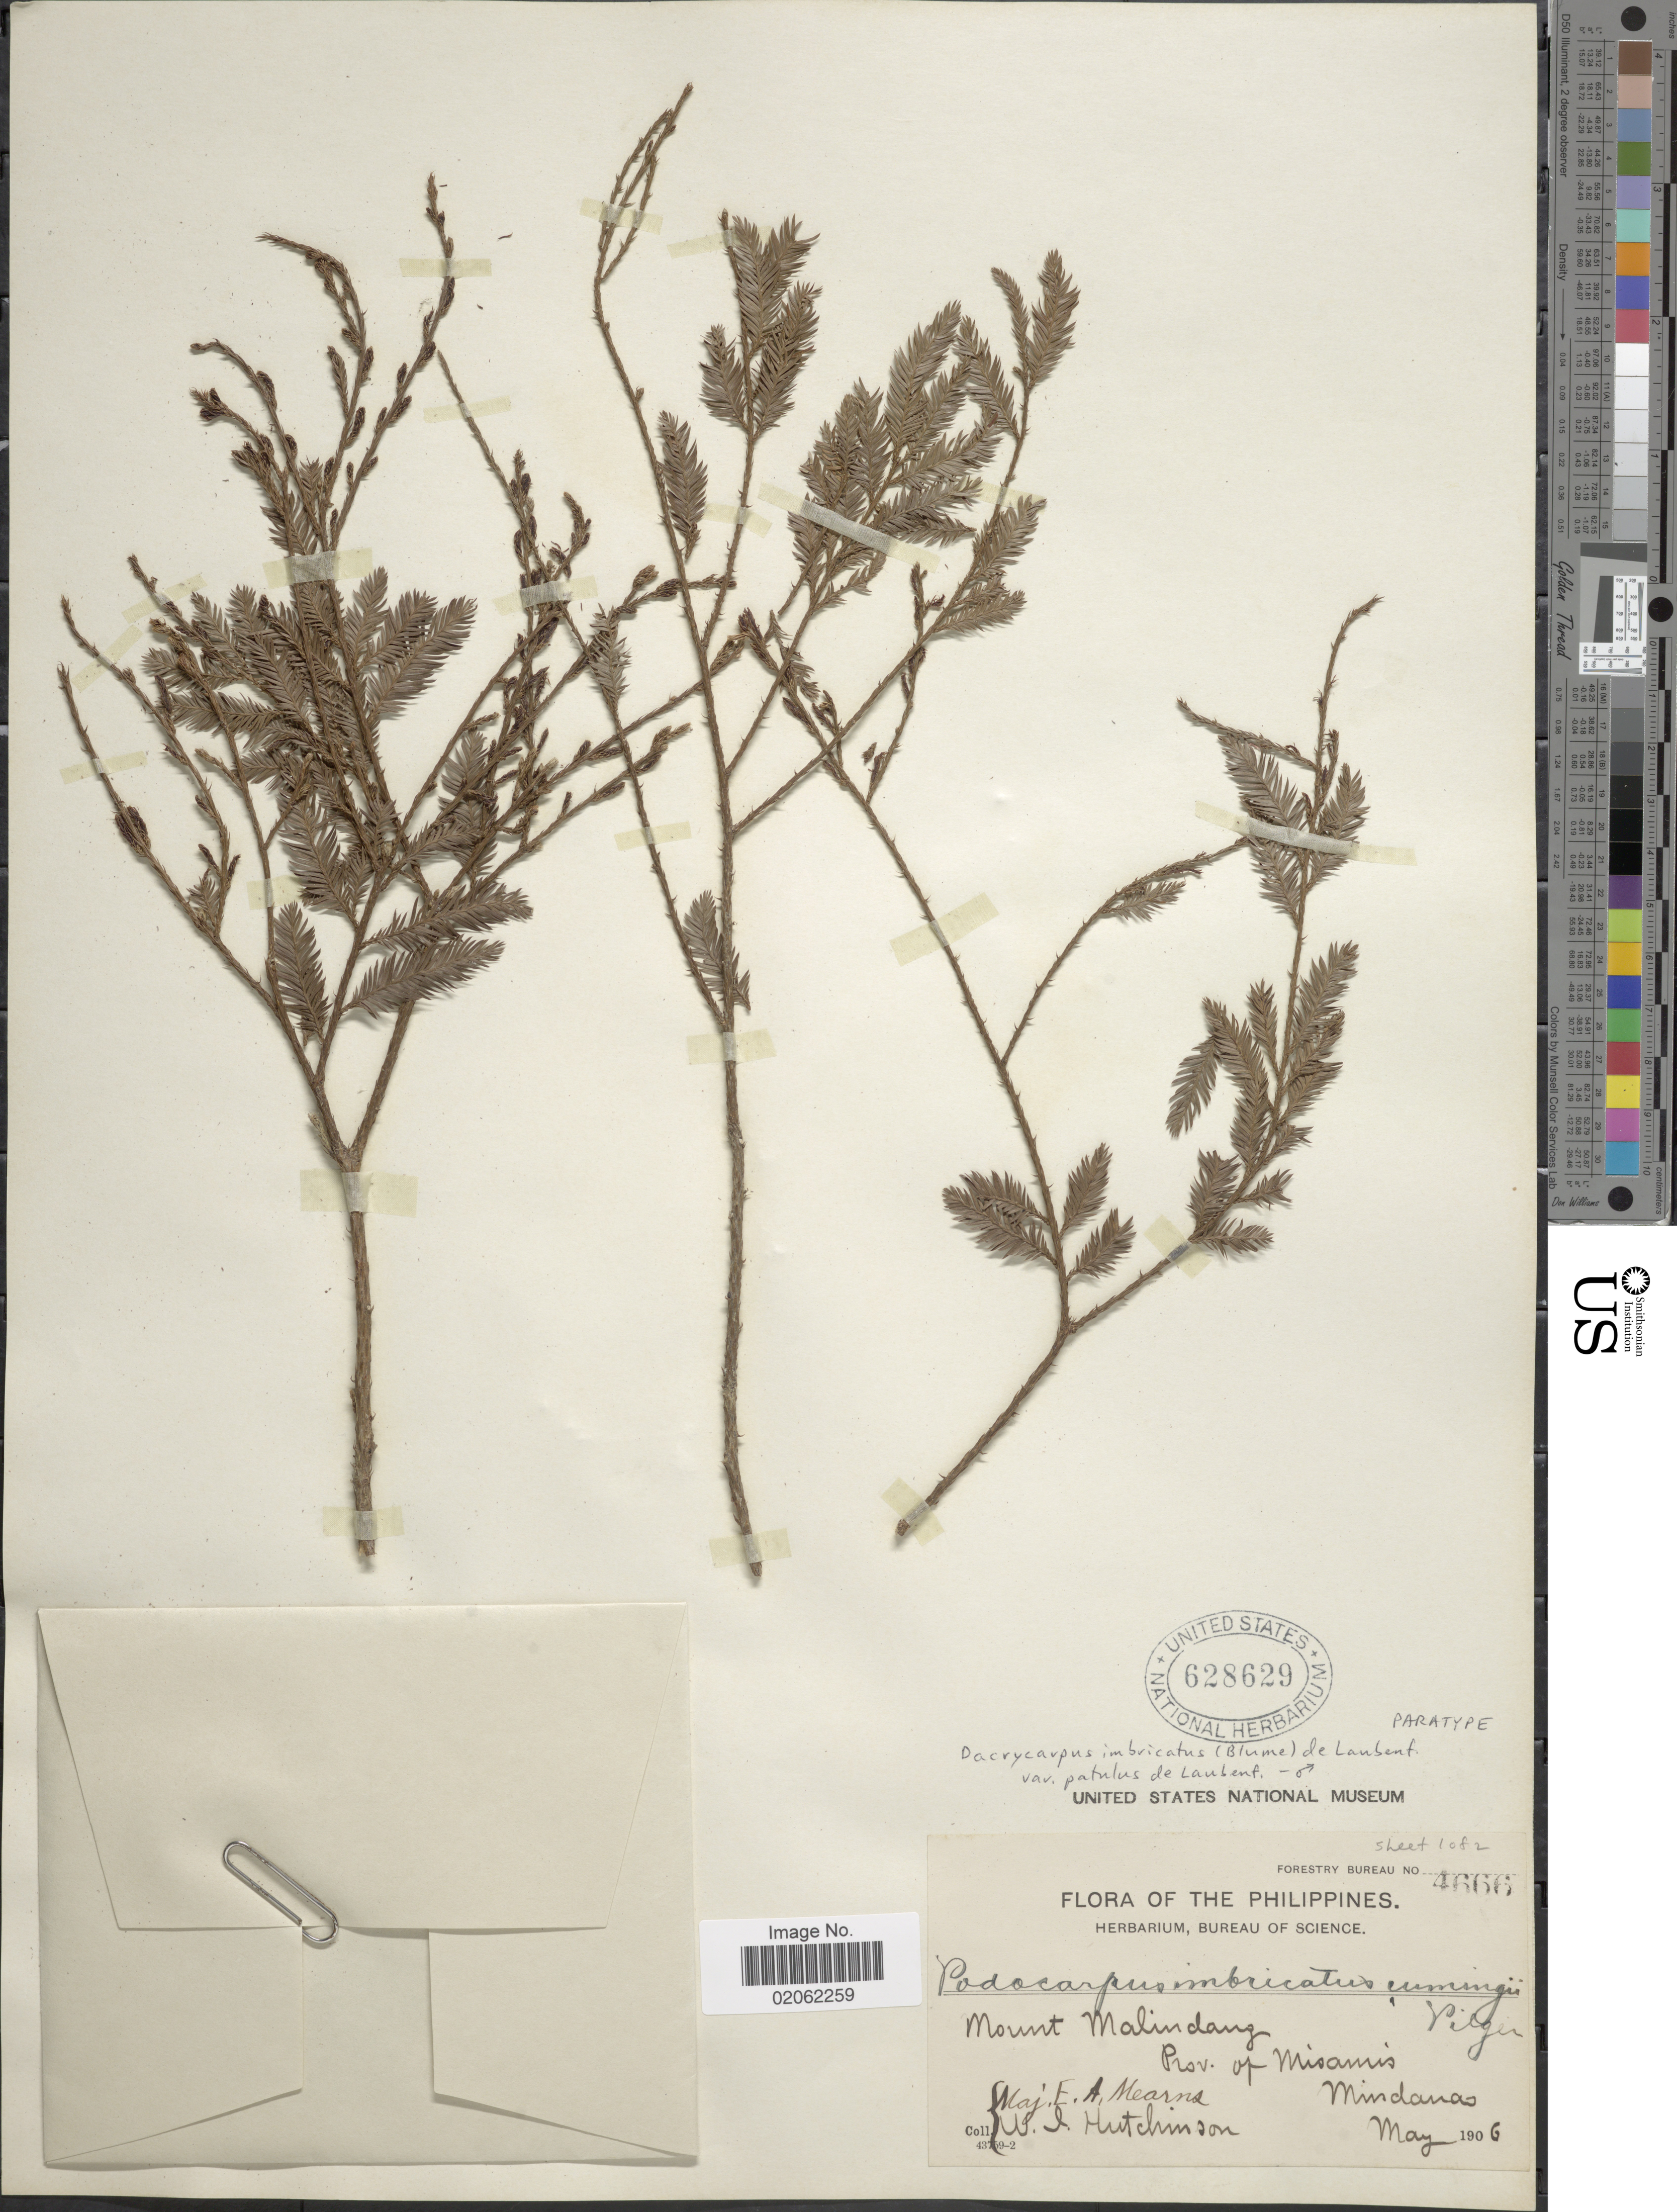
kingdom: Plantae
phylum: Tracheophyta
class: Pinopsida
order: Pinales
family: Podocarpaceae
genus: Dacrycarpus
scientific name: Dacrycarpus imbricatus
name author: (Blume) de Laub.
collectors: E. A. Mearns & W. J. Hutchinson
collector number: Forestry Bureau 4666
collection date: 1906-05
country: Philippines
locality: Mount Malindang, Prov. of Misamis, Mindanao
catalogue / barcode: US 628629